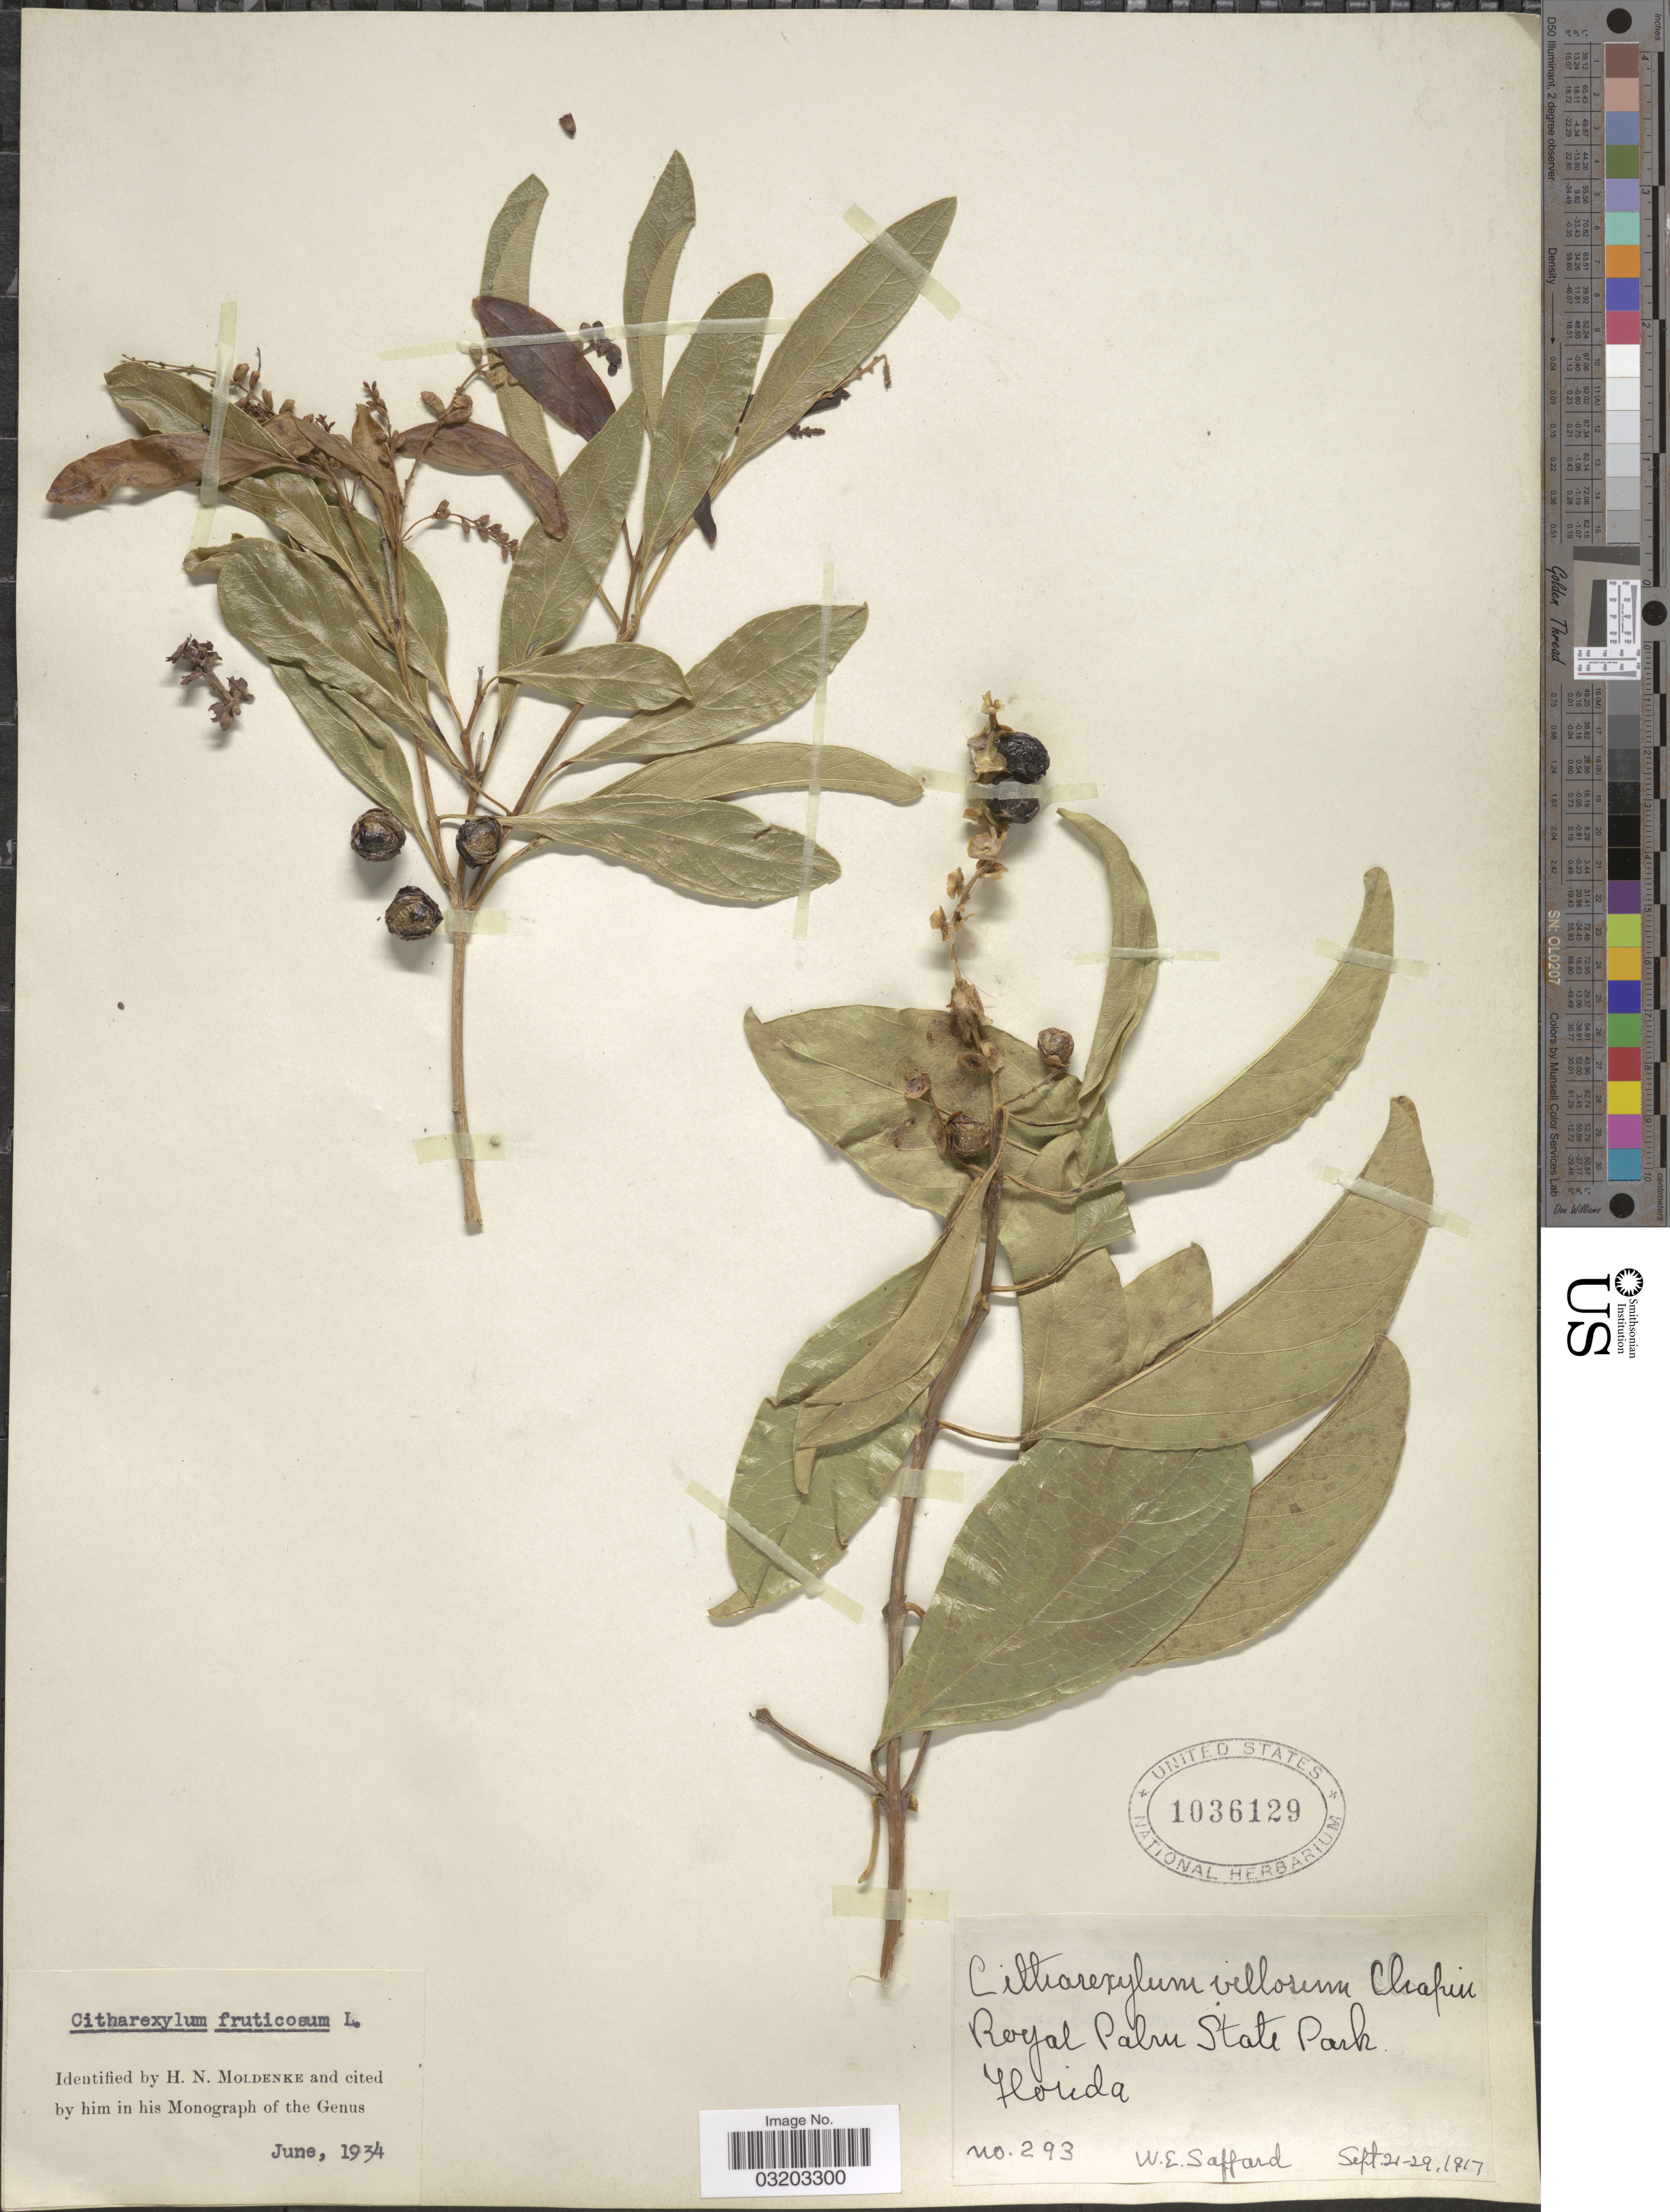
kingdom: Plantae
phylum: Tracheophyta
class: Magnoliopsida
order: Lamiales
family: Verbenaceae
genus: Citharexylum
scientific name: Citharexylum fruticosum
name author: L.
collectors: W. E. Safford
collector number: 293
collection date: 1917-09-21/1917-09-29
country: United States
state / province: Florida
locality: Royal Palm State Park.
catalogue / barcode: US 1036129